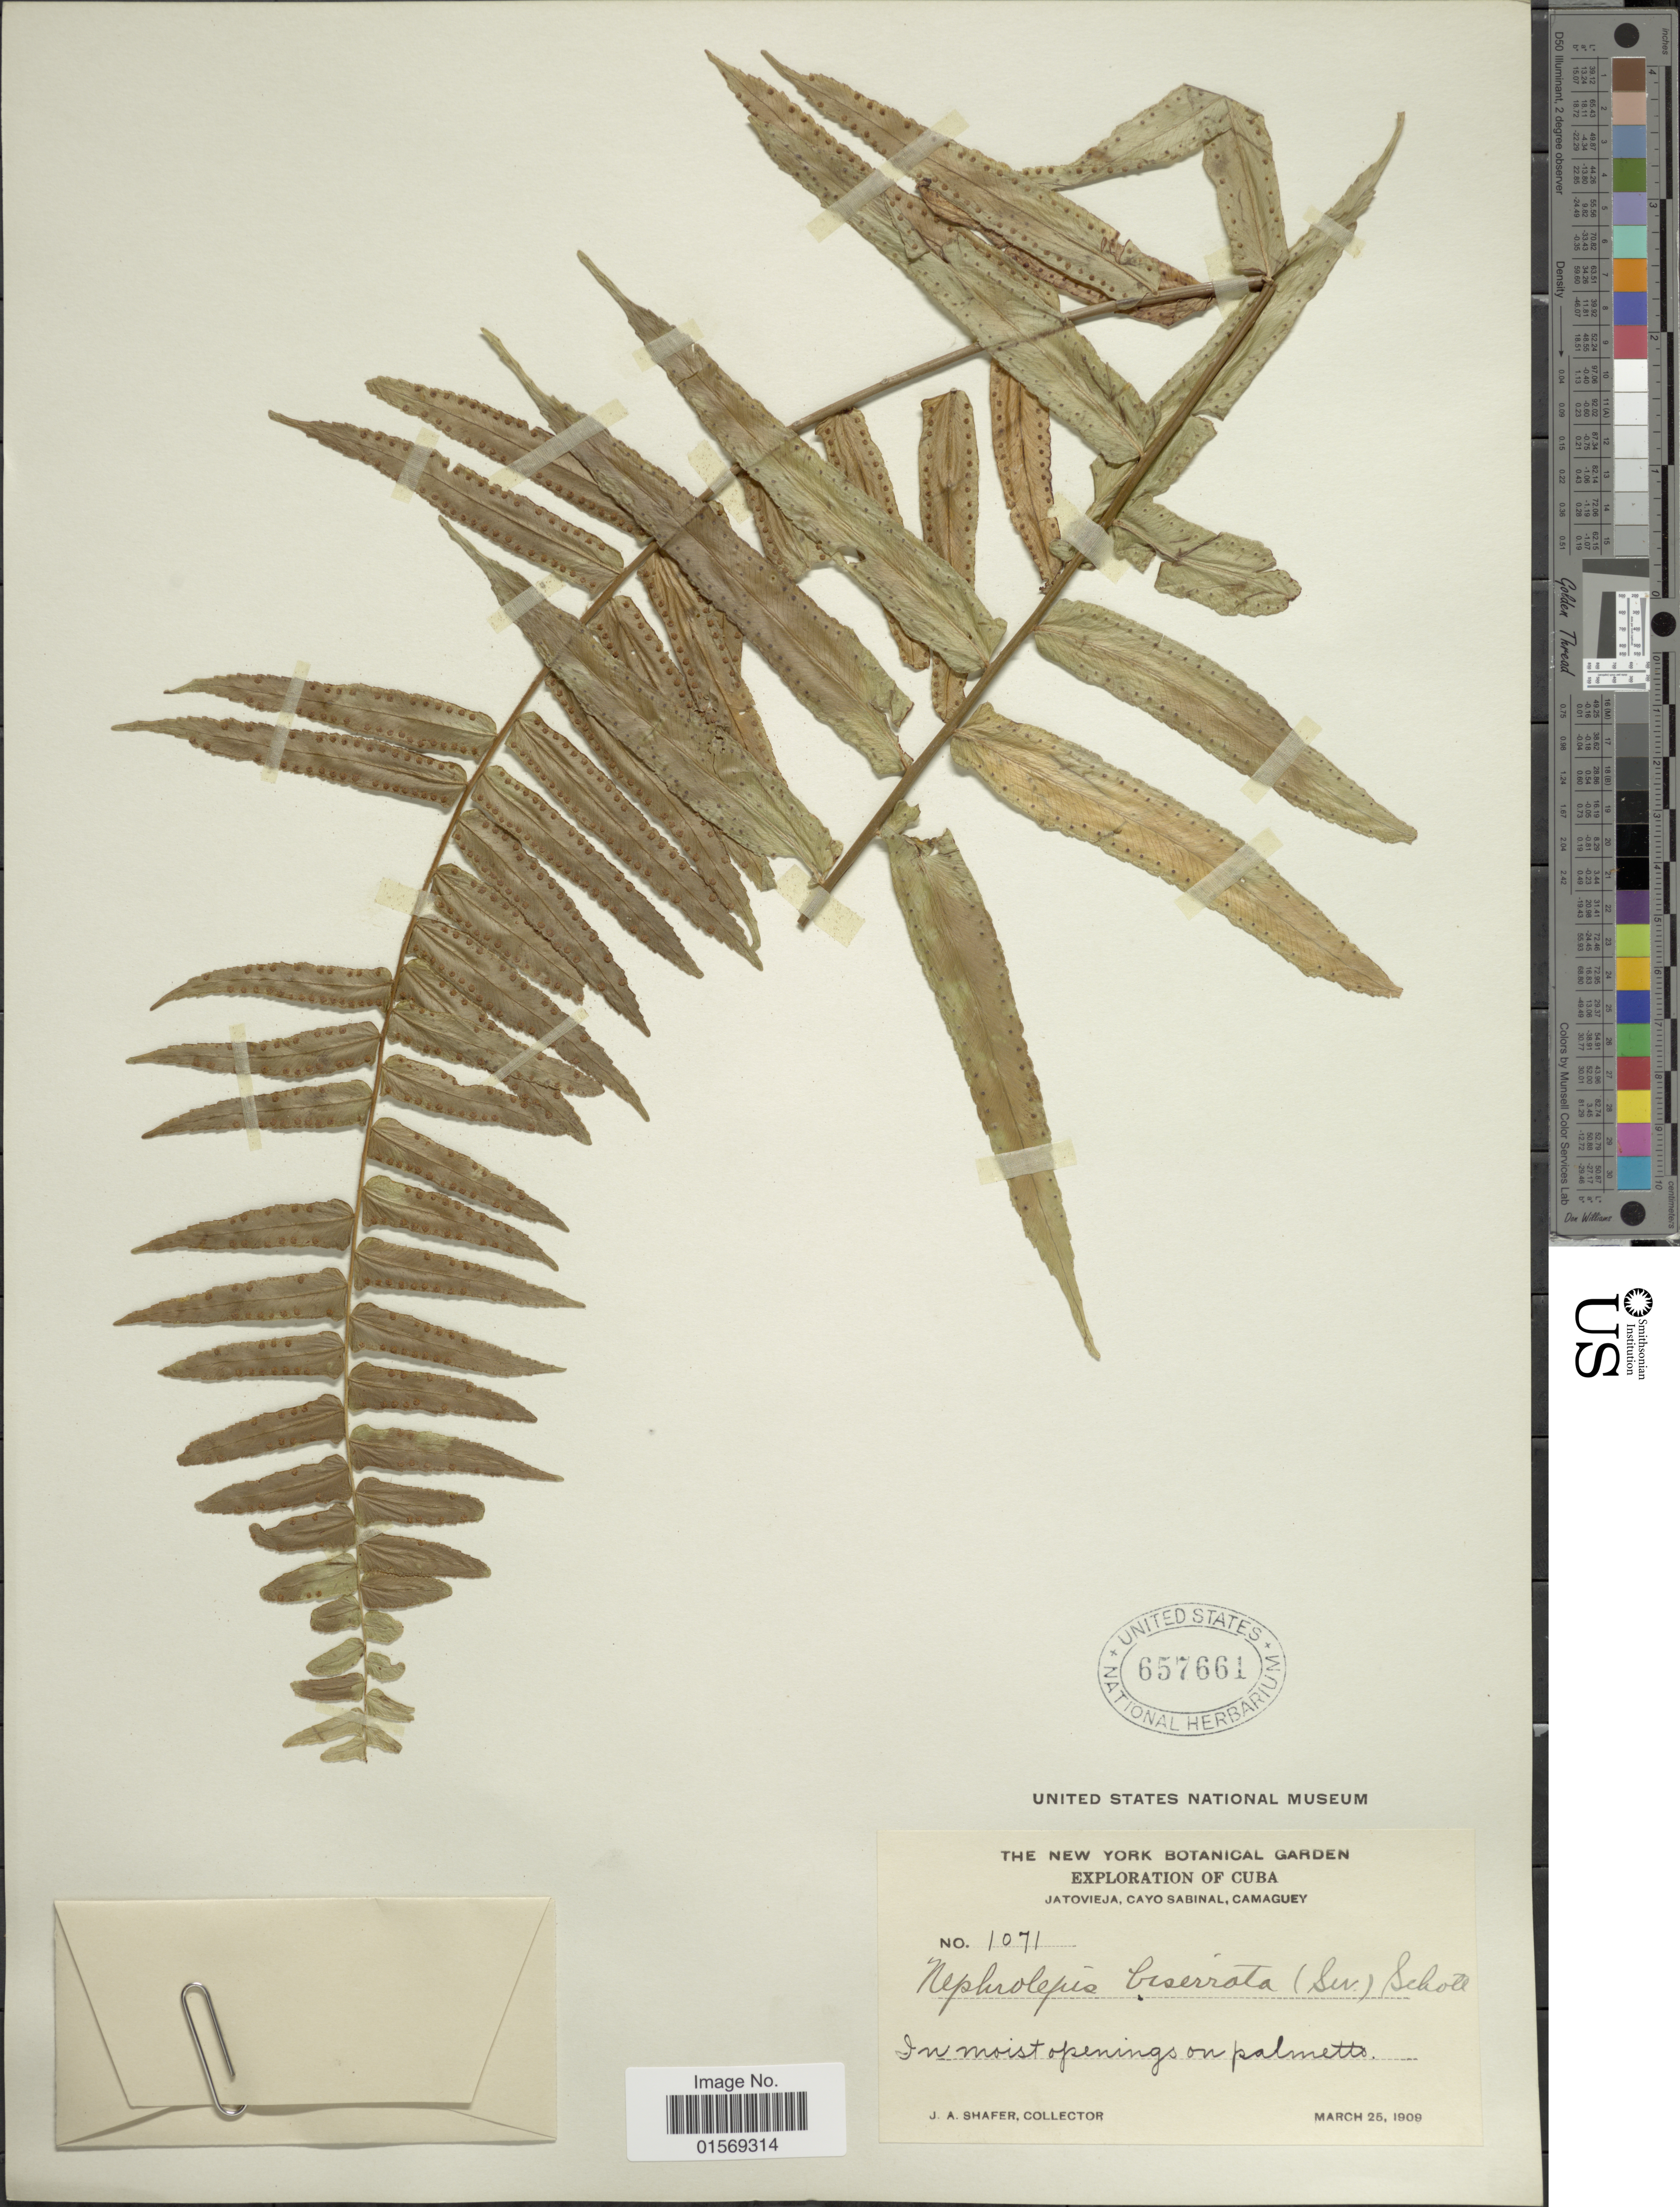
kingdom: Plantae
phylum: Tracheophyta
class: Polypodiopsida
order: Polypodiales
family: Nephrolepidaceae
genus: Nephrolepis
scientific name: Nephrolepis biserrata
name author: (Sw.) Schott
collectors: J. A. Shafer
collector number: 1071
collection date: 1909-03-25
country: Cuba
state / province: Camagüey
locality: Cuba, Jatovieja, Cayo Sabinal, Camaguey.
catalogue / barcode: US 657661